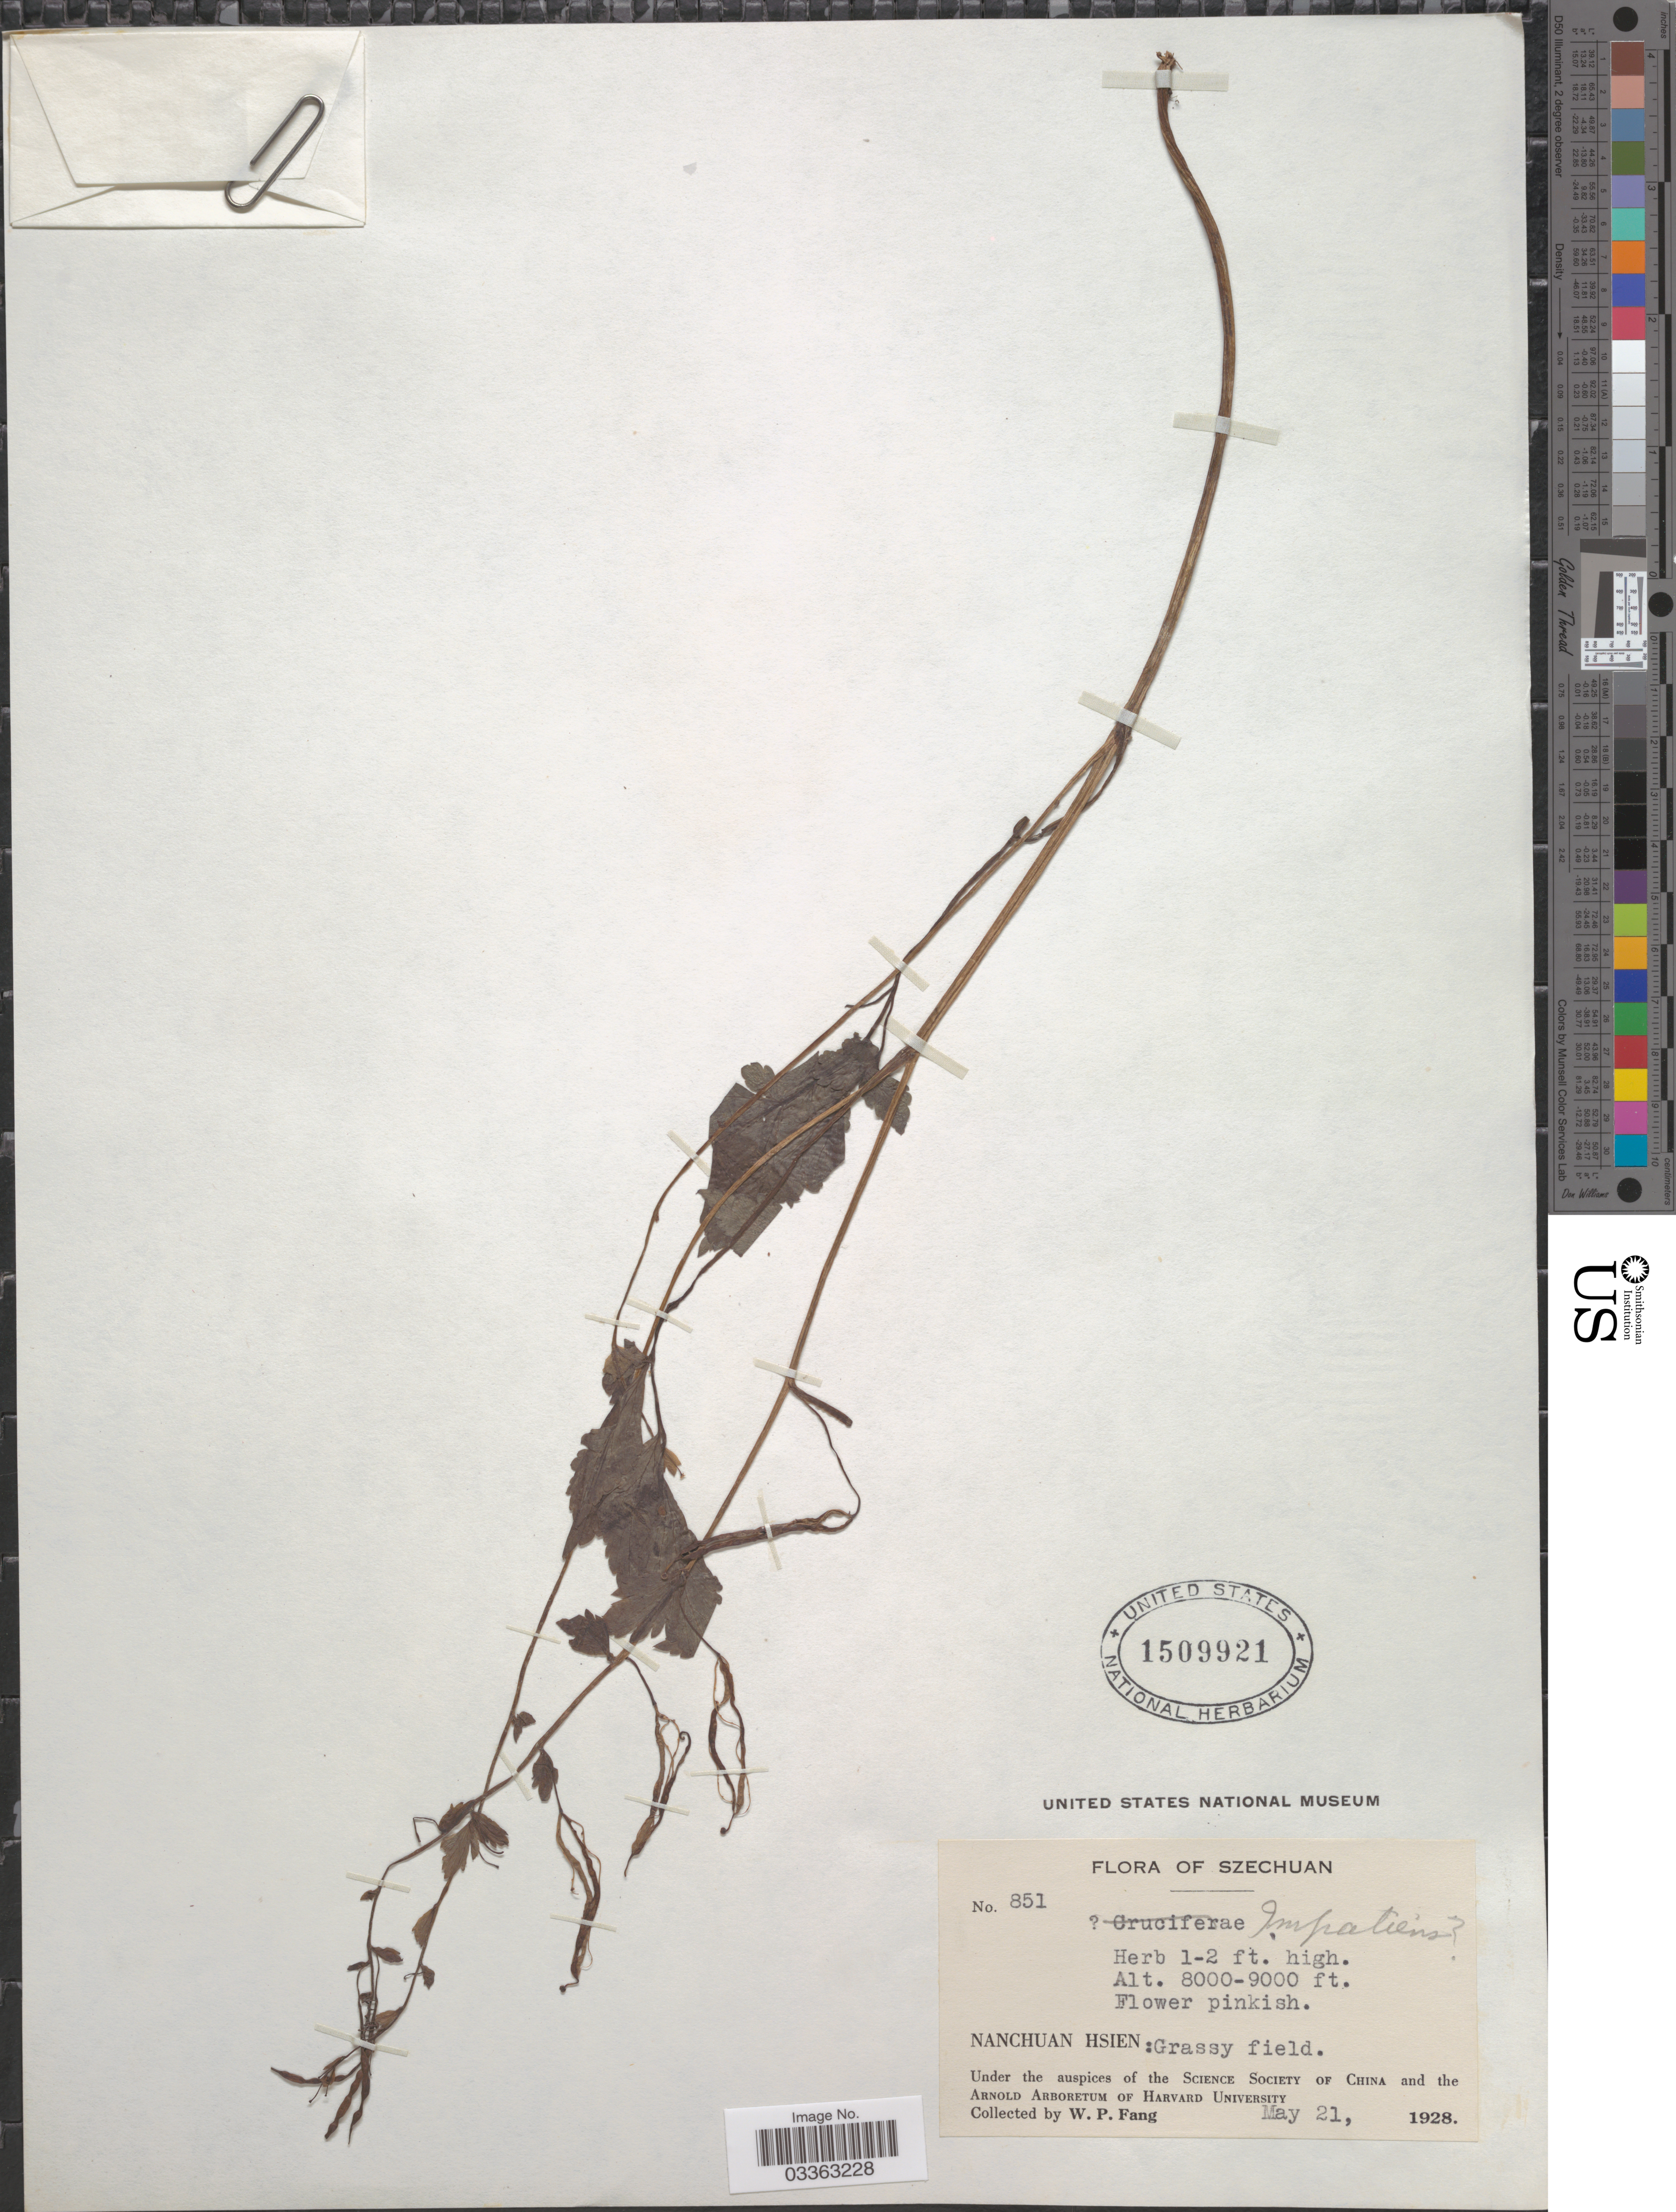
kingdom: Plantae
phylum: Tracheophyta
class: Magnoliopsida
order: Ericales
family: Balsaminaceae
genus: Impatiens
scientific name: Impatiens sp.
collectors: W. P. Fang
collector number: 851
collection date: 1928-05-21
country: China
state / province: Sichuan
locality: Szechuan. Nanchuan Hsien.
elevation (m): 2438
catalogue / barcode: US 1509921